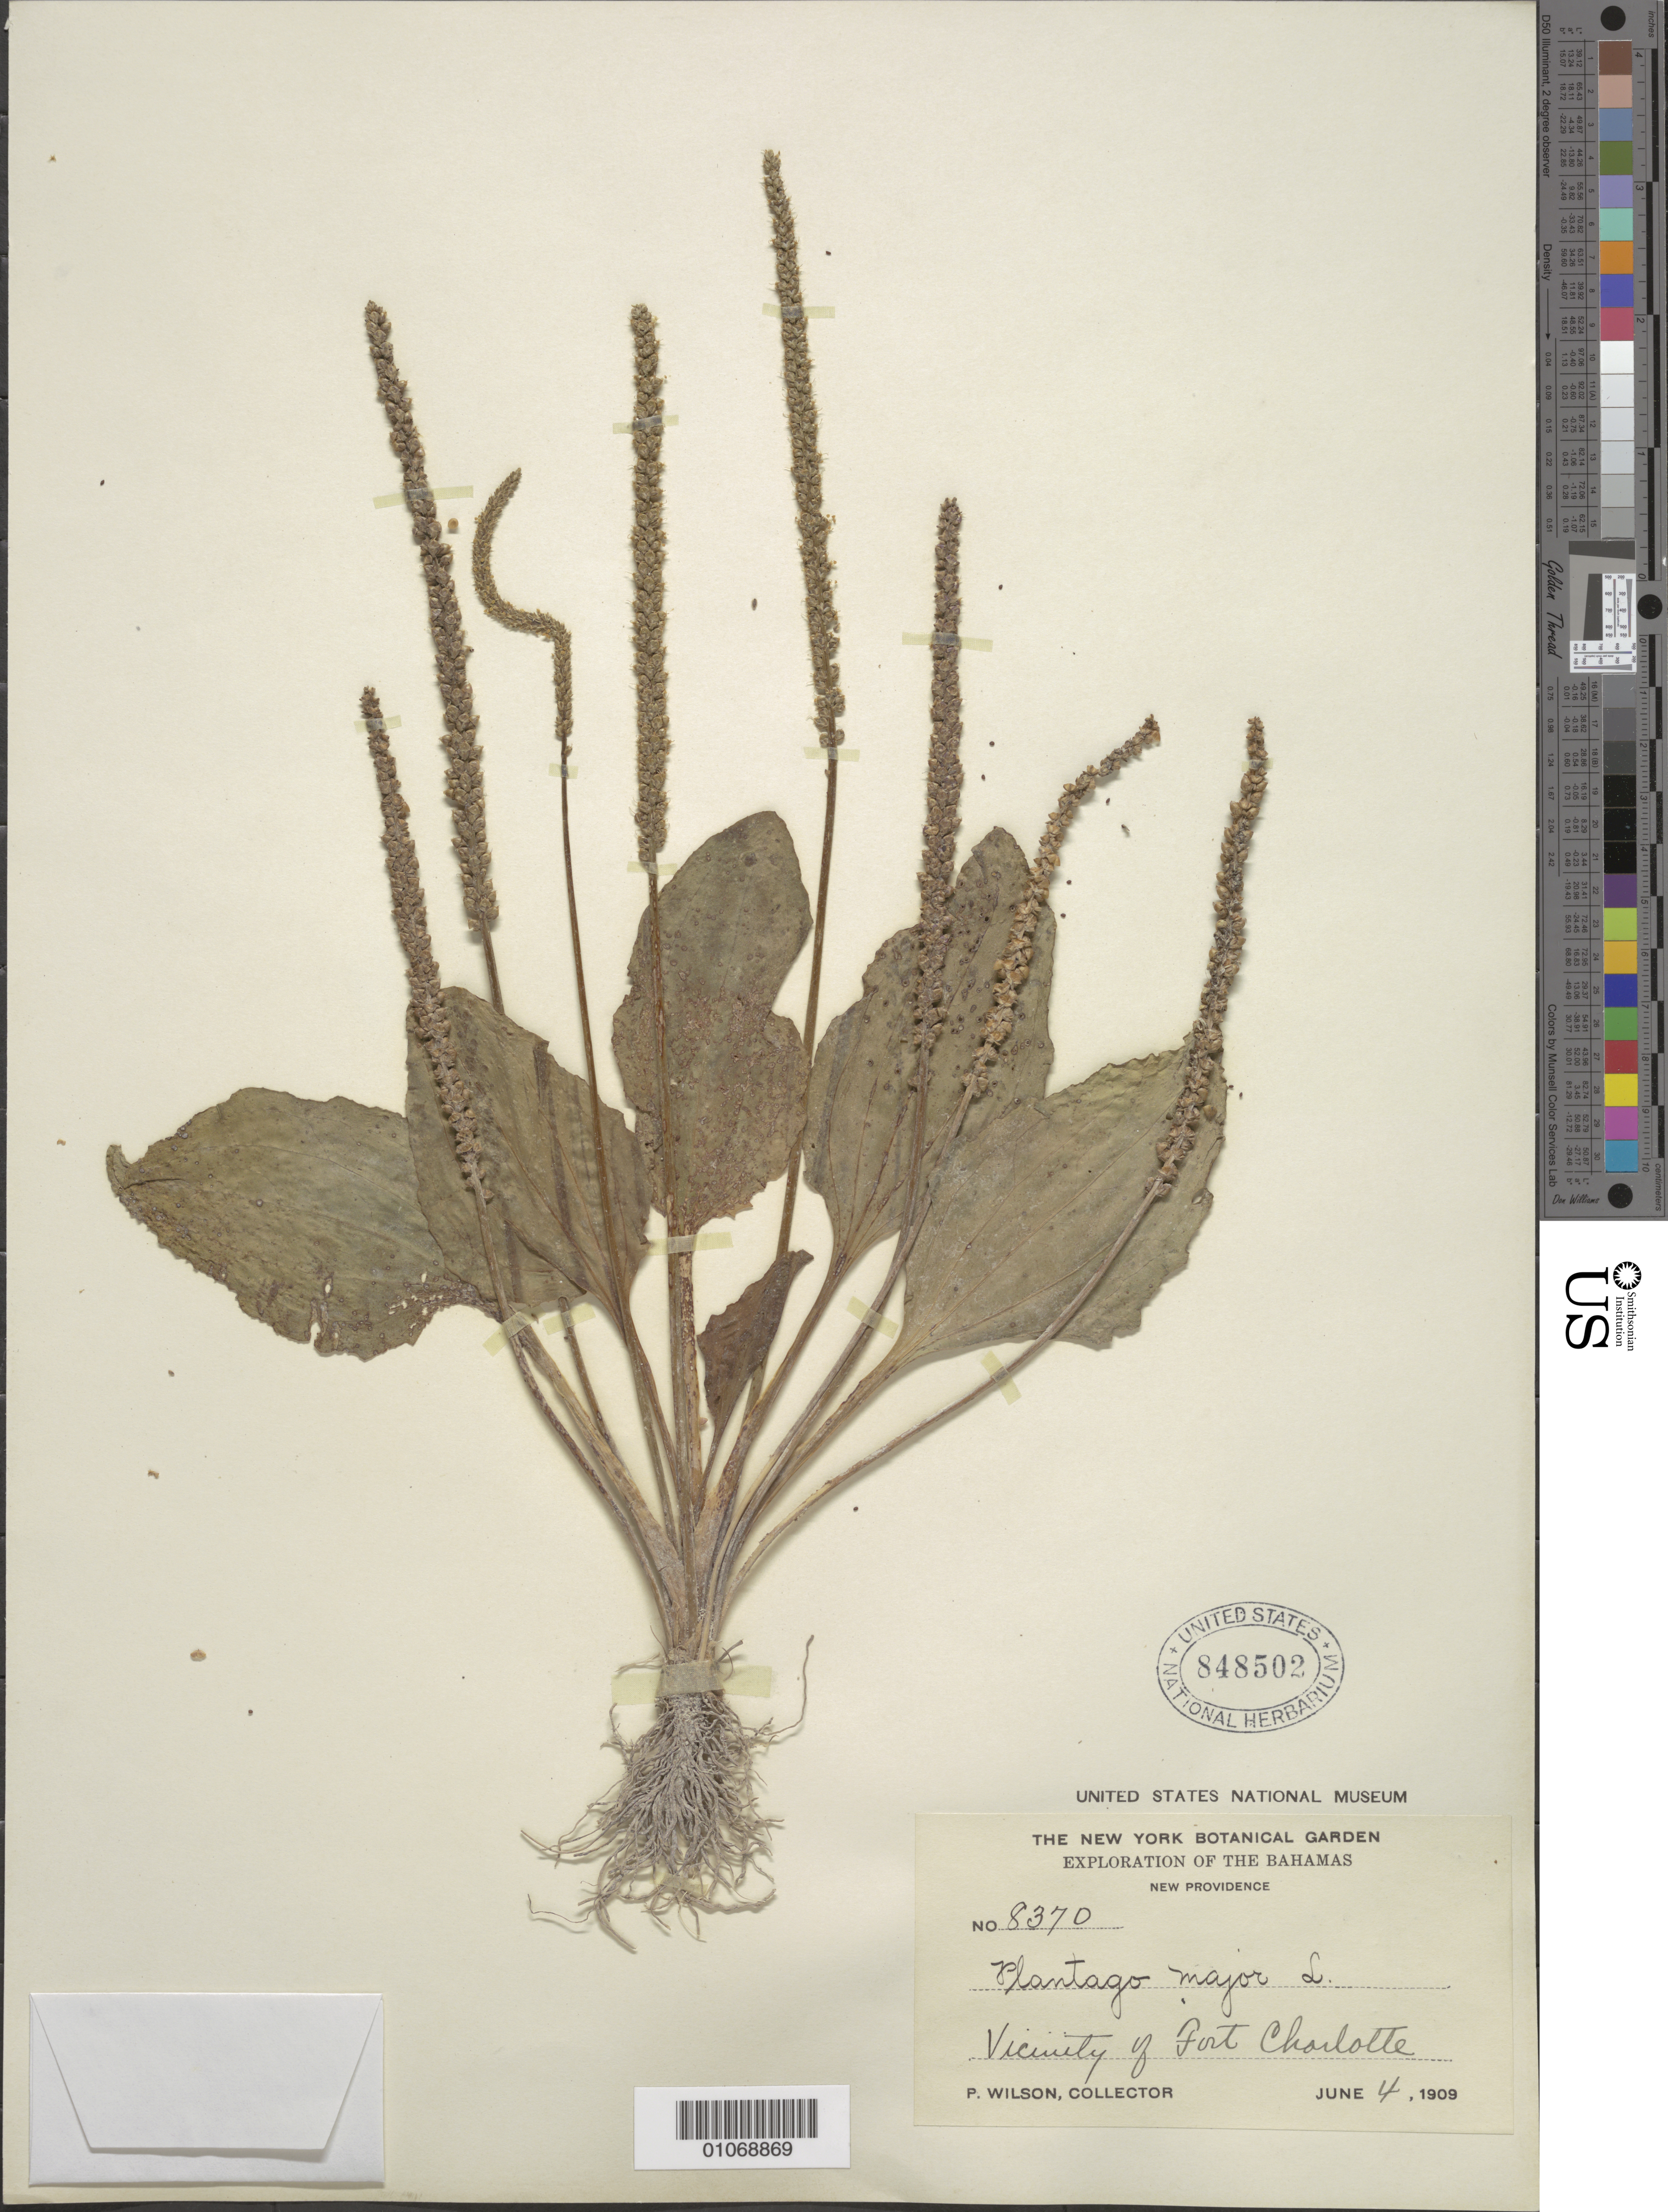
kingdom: Plantae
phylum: Tracheophyta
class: Magnoliopsida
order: Lamiales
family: Plantaginaceae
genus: Plantago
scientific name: Plantago major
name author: L.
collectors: P. Wilson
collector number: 8370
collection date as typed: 04 Jun 1909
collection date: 1909-06-04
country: Bahamas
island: New Providence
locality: Vicinity of Fort Charlotte.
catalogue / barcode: US 848502